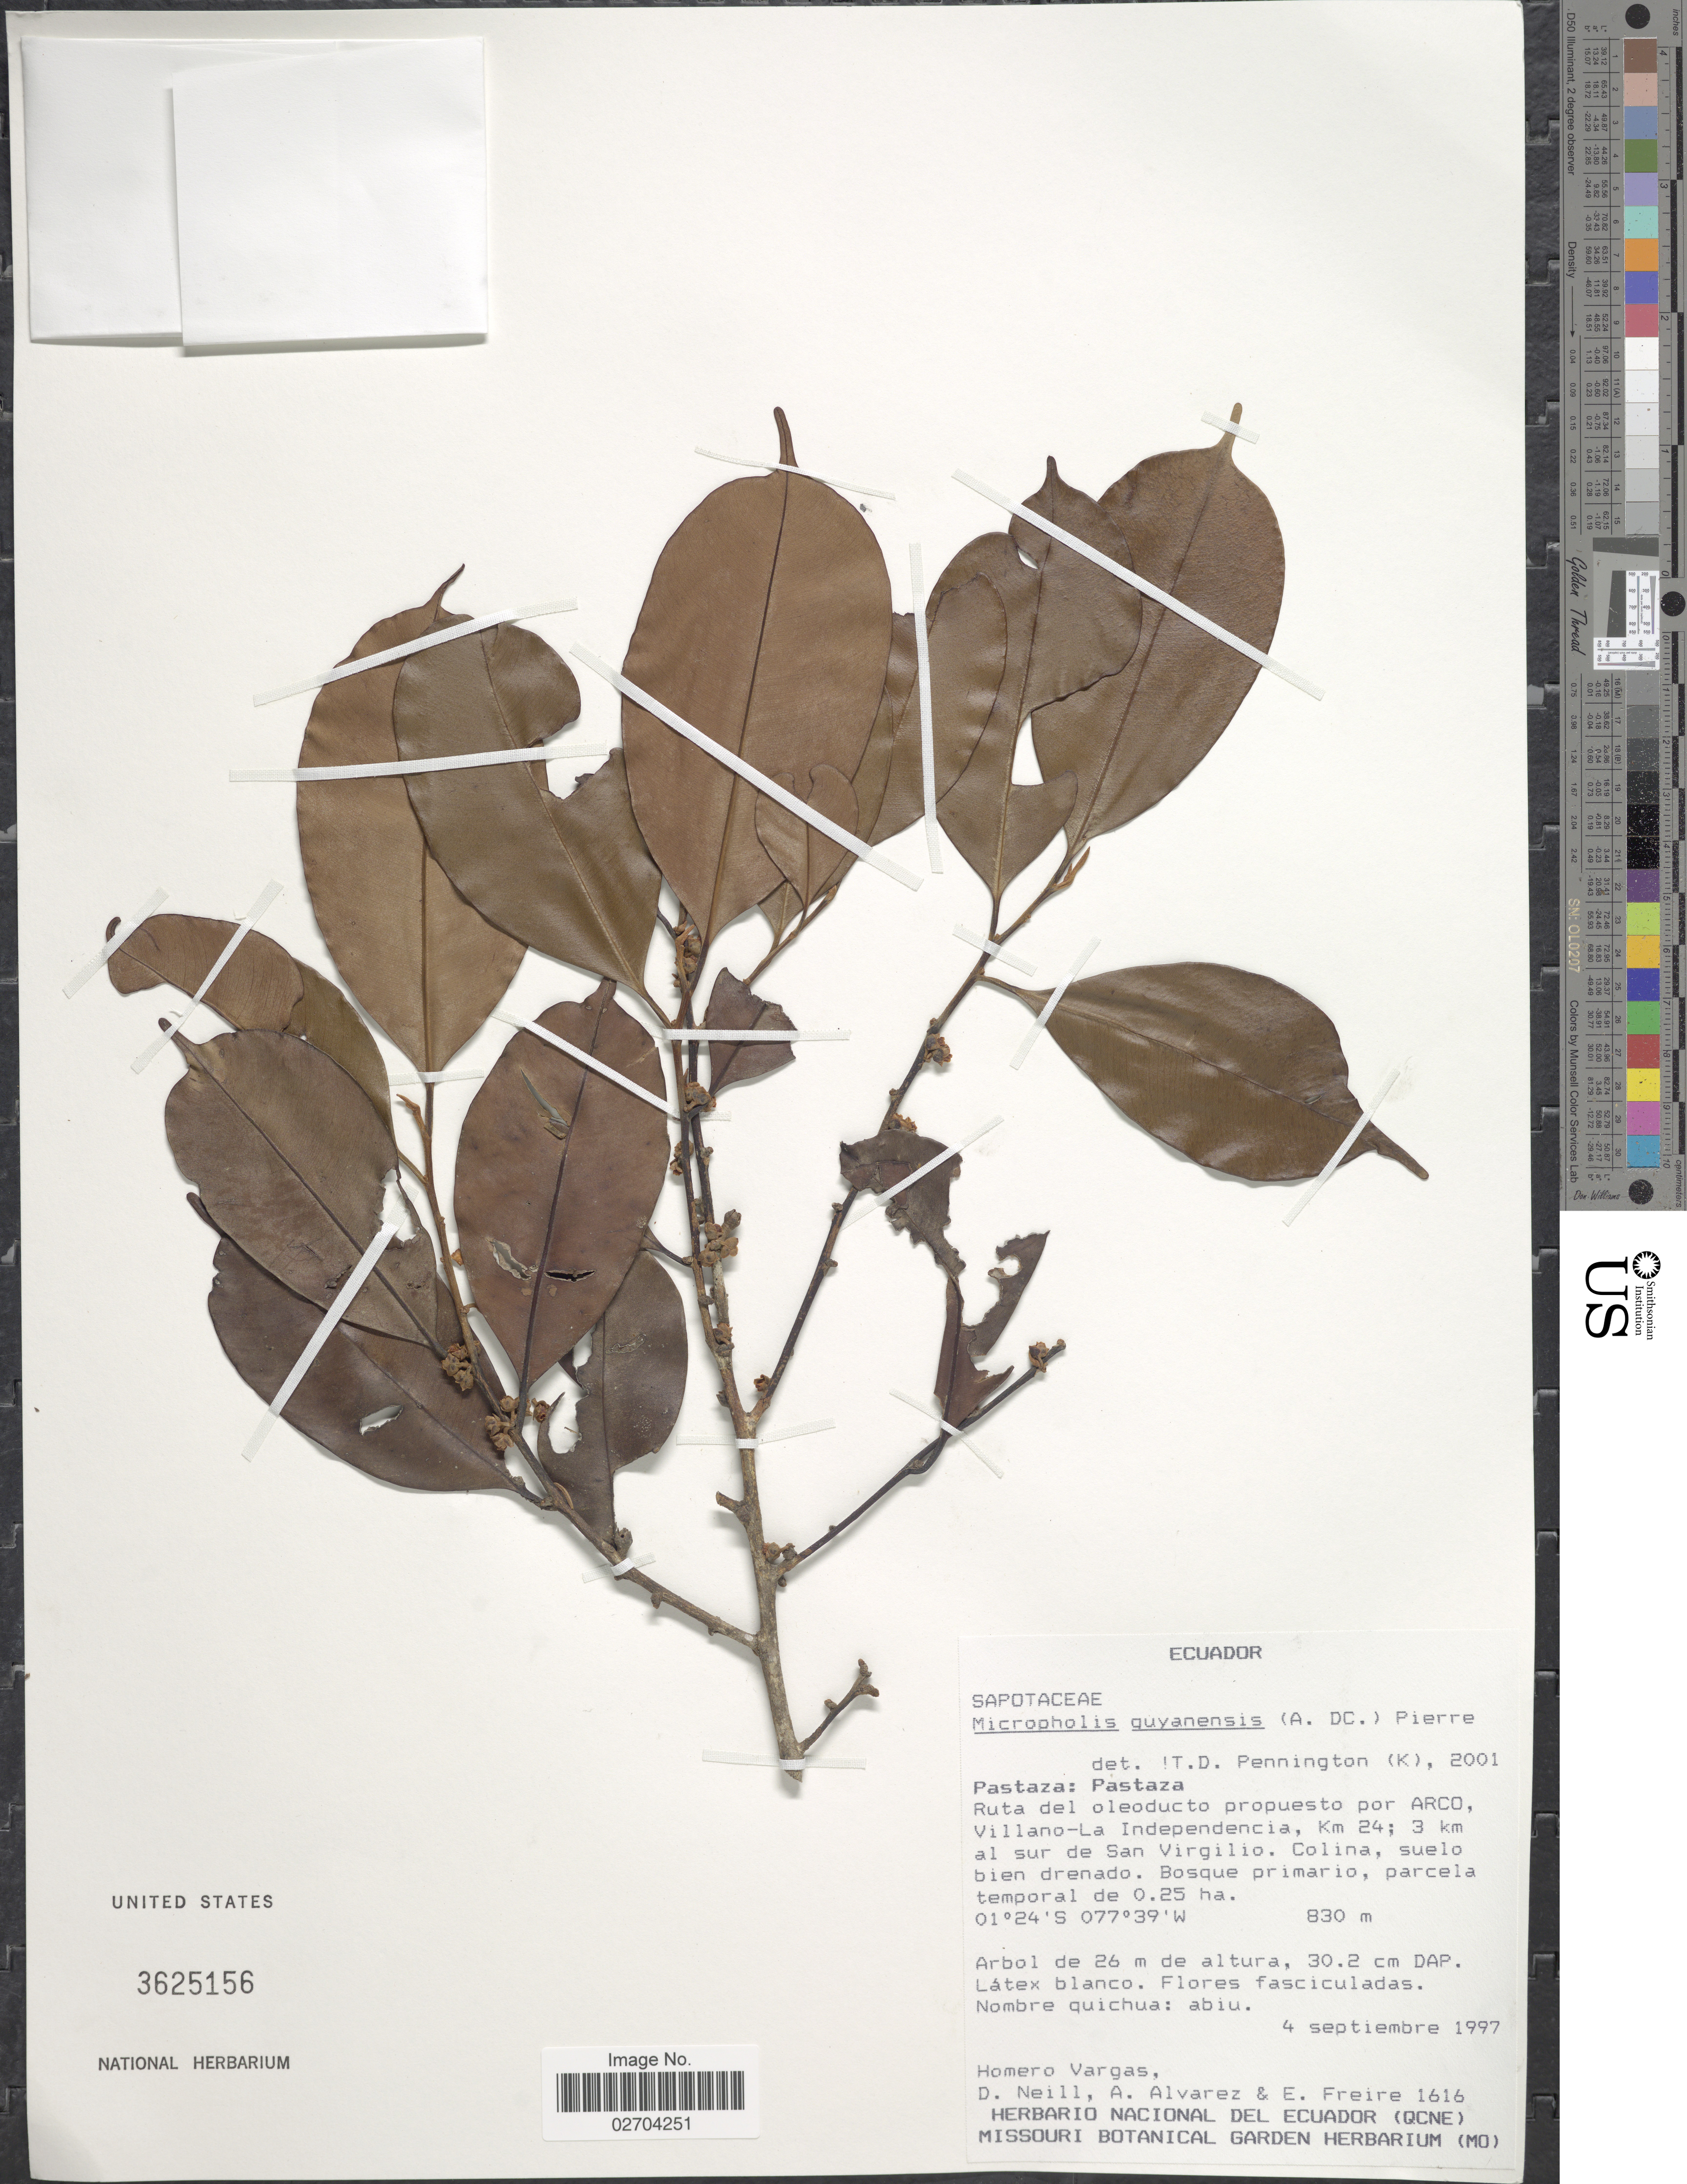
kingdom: Plantae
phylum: Tracheophyta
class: Magnoliopsida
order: Ericales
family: Sapotaceae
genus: Micropholis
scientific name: Micropholis guyanensis subsp. guyanensis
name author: (A. DC.) Pierre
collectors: H. Vargas, A. Alvarez & E. Freire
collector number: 1616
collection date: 1997-09-04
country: Ecuador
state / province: Pastaza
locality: Pastaza, Ruta del oleoducto propuesto por ARCO, Villano-La Independencia, Km 24; 3 km al sur de San Virgilio, Colina, suelo bien drenado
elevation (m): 830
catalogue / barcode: US 3625156